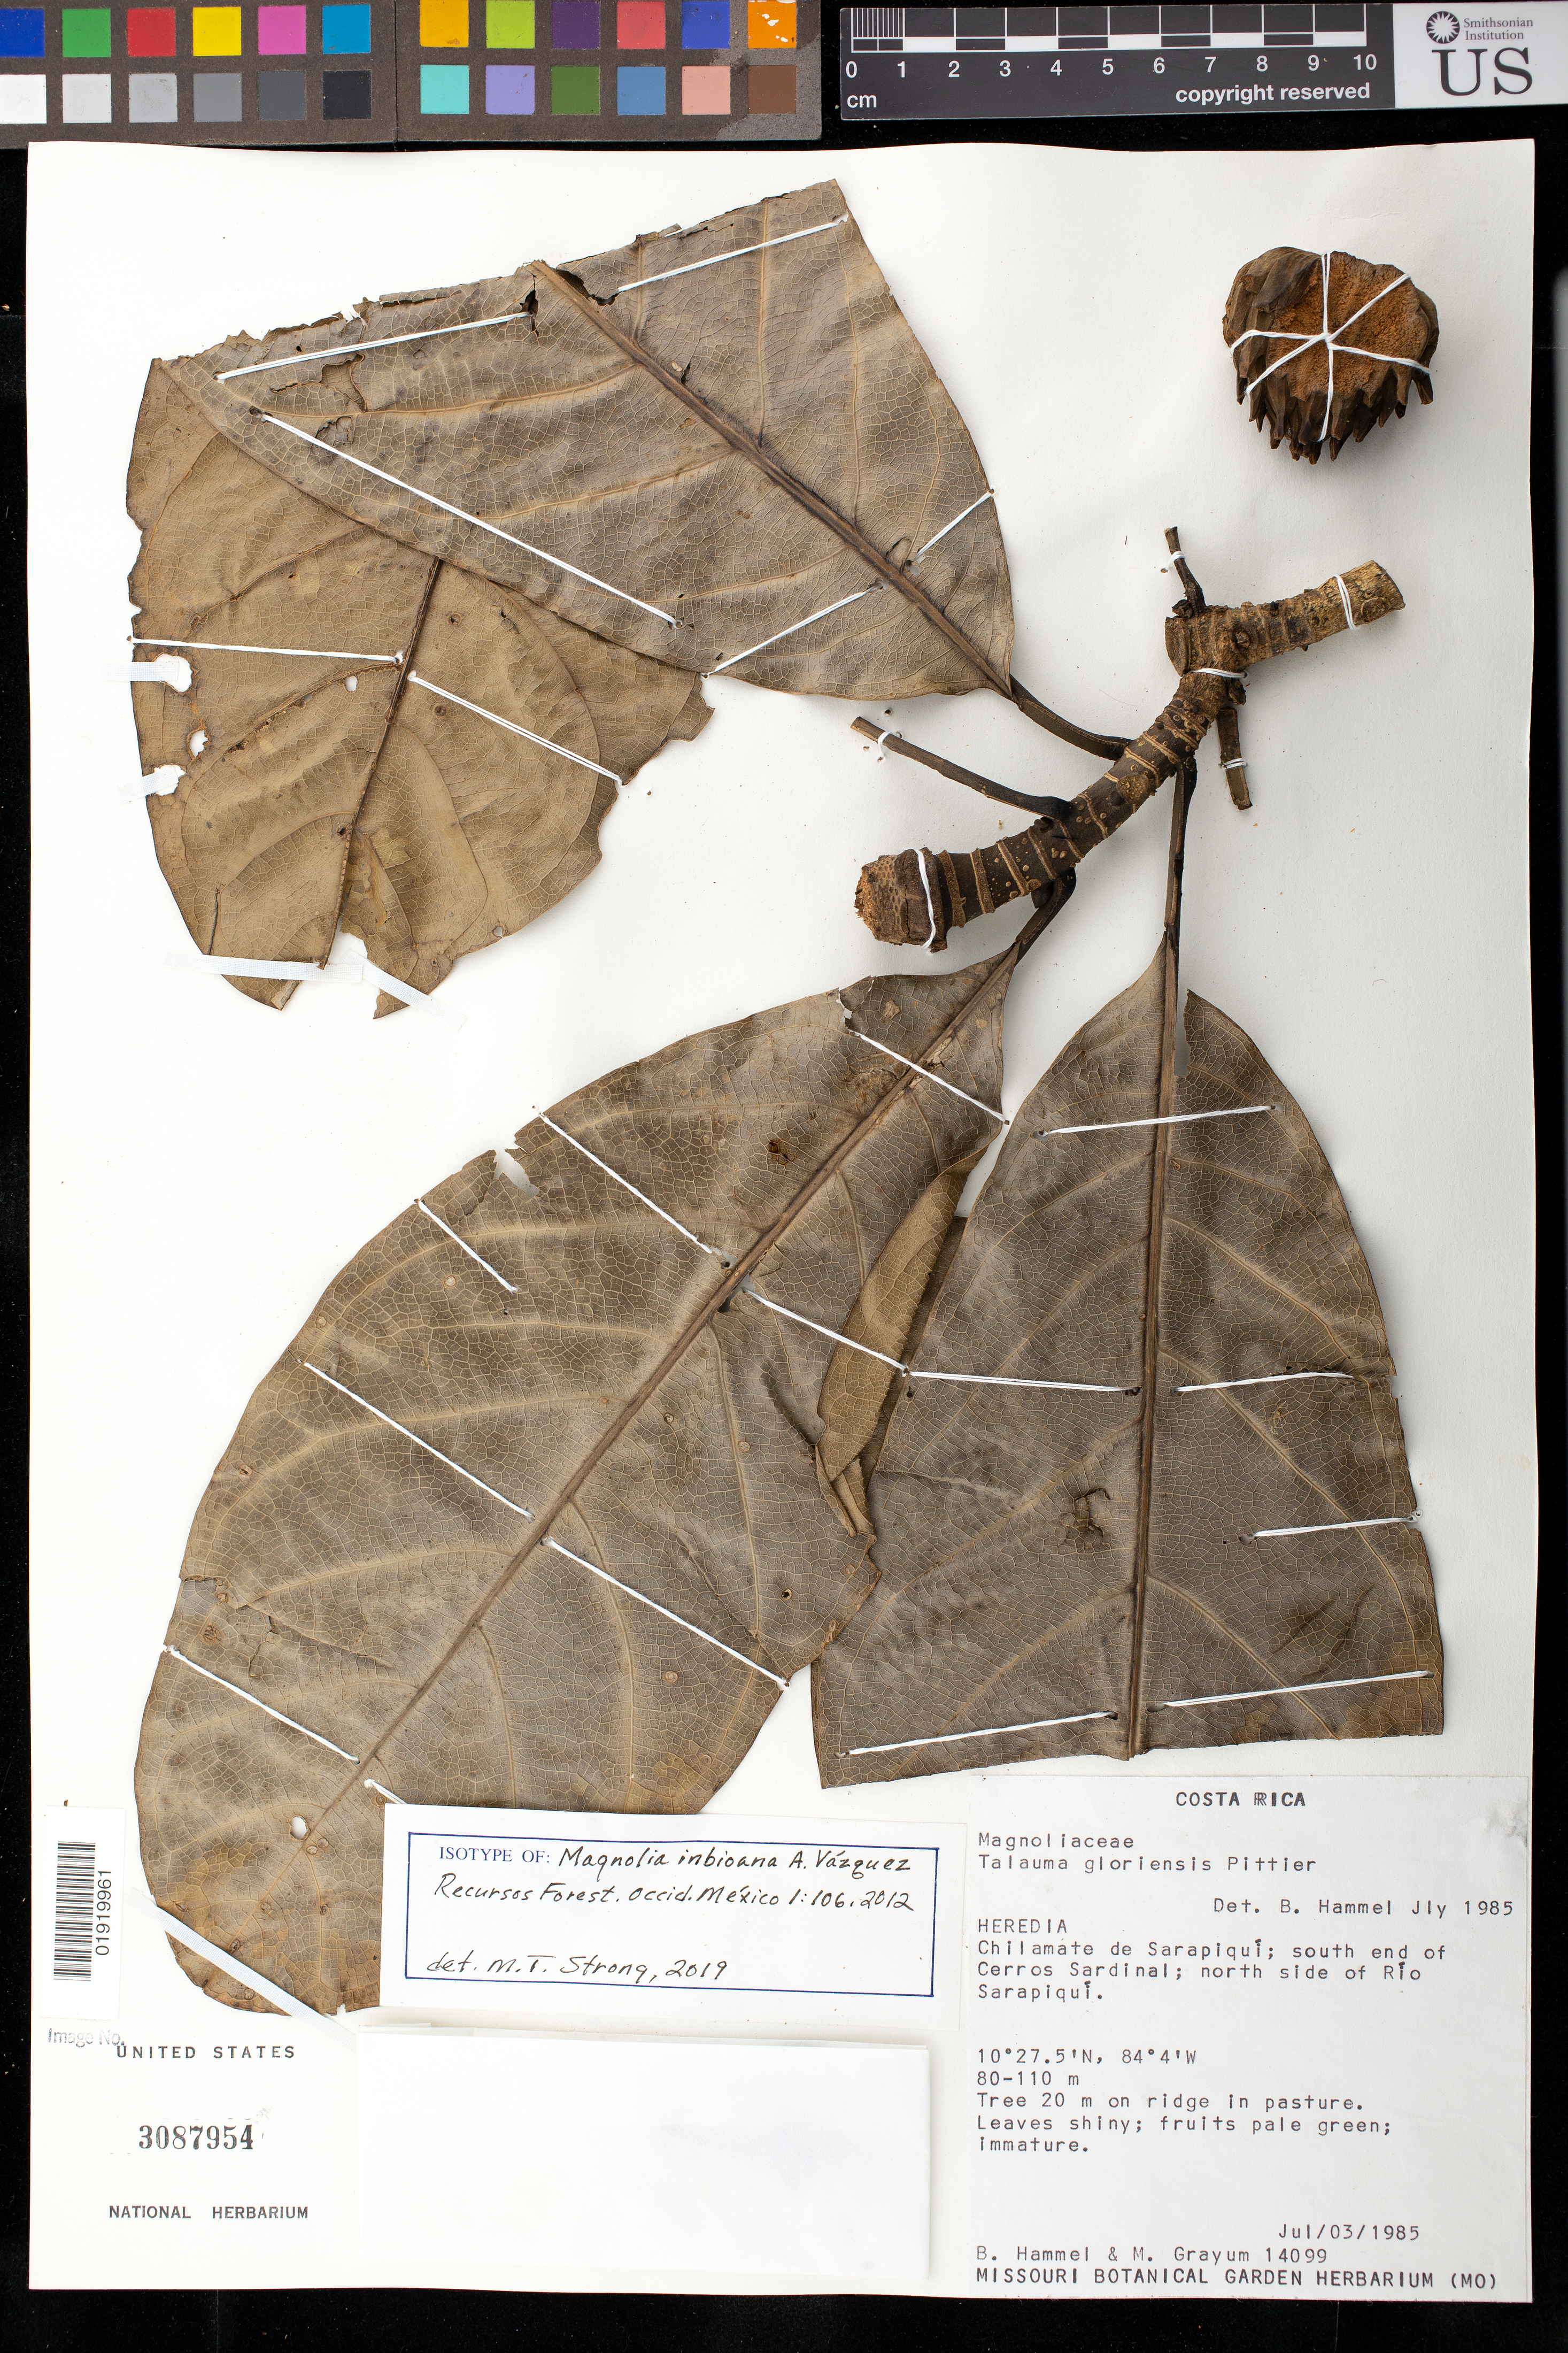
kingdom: Plantae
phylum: Tracheophyta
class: Magnoliopsida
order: Magnoliales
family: Magnoliaceae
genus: Magnolia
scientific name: Magnolia inbioana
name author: A. Vázquez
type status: Isotype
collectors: B. Hammel & M. H. Grayum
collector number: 14099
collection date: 1985-07-03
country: Costa Rica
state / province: Heredia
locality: Chilamate de Sarapiquí; south end of Cerros Sardinal; north side of Río Sarapiqui.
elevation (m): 80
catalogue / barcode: US 3087954